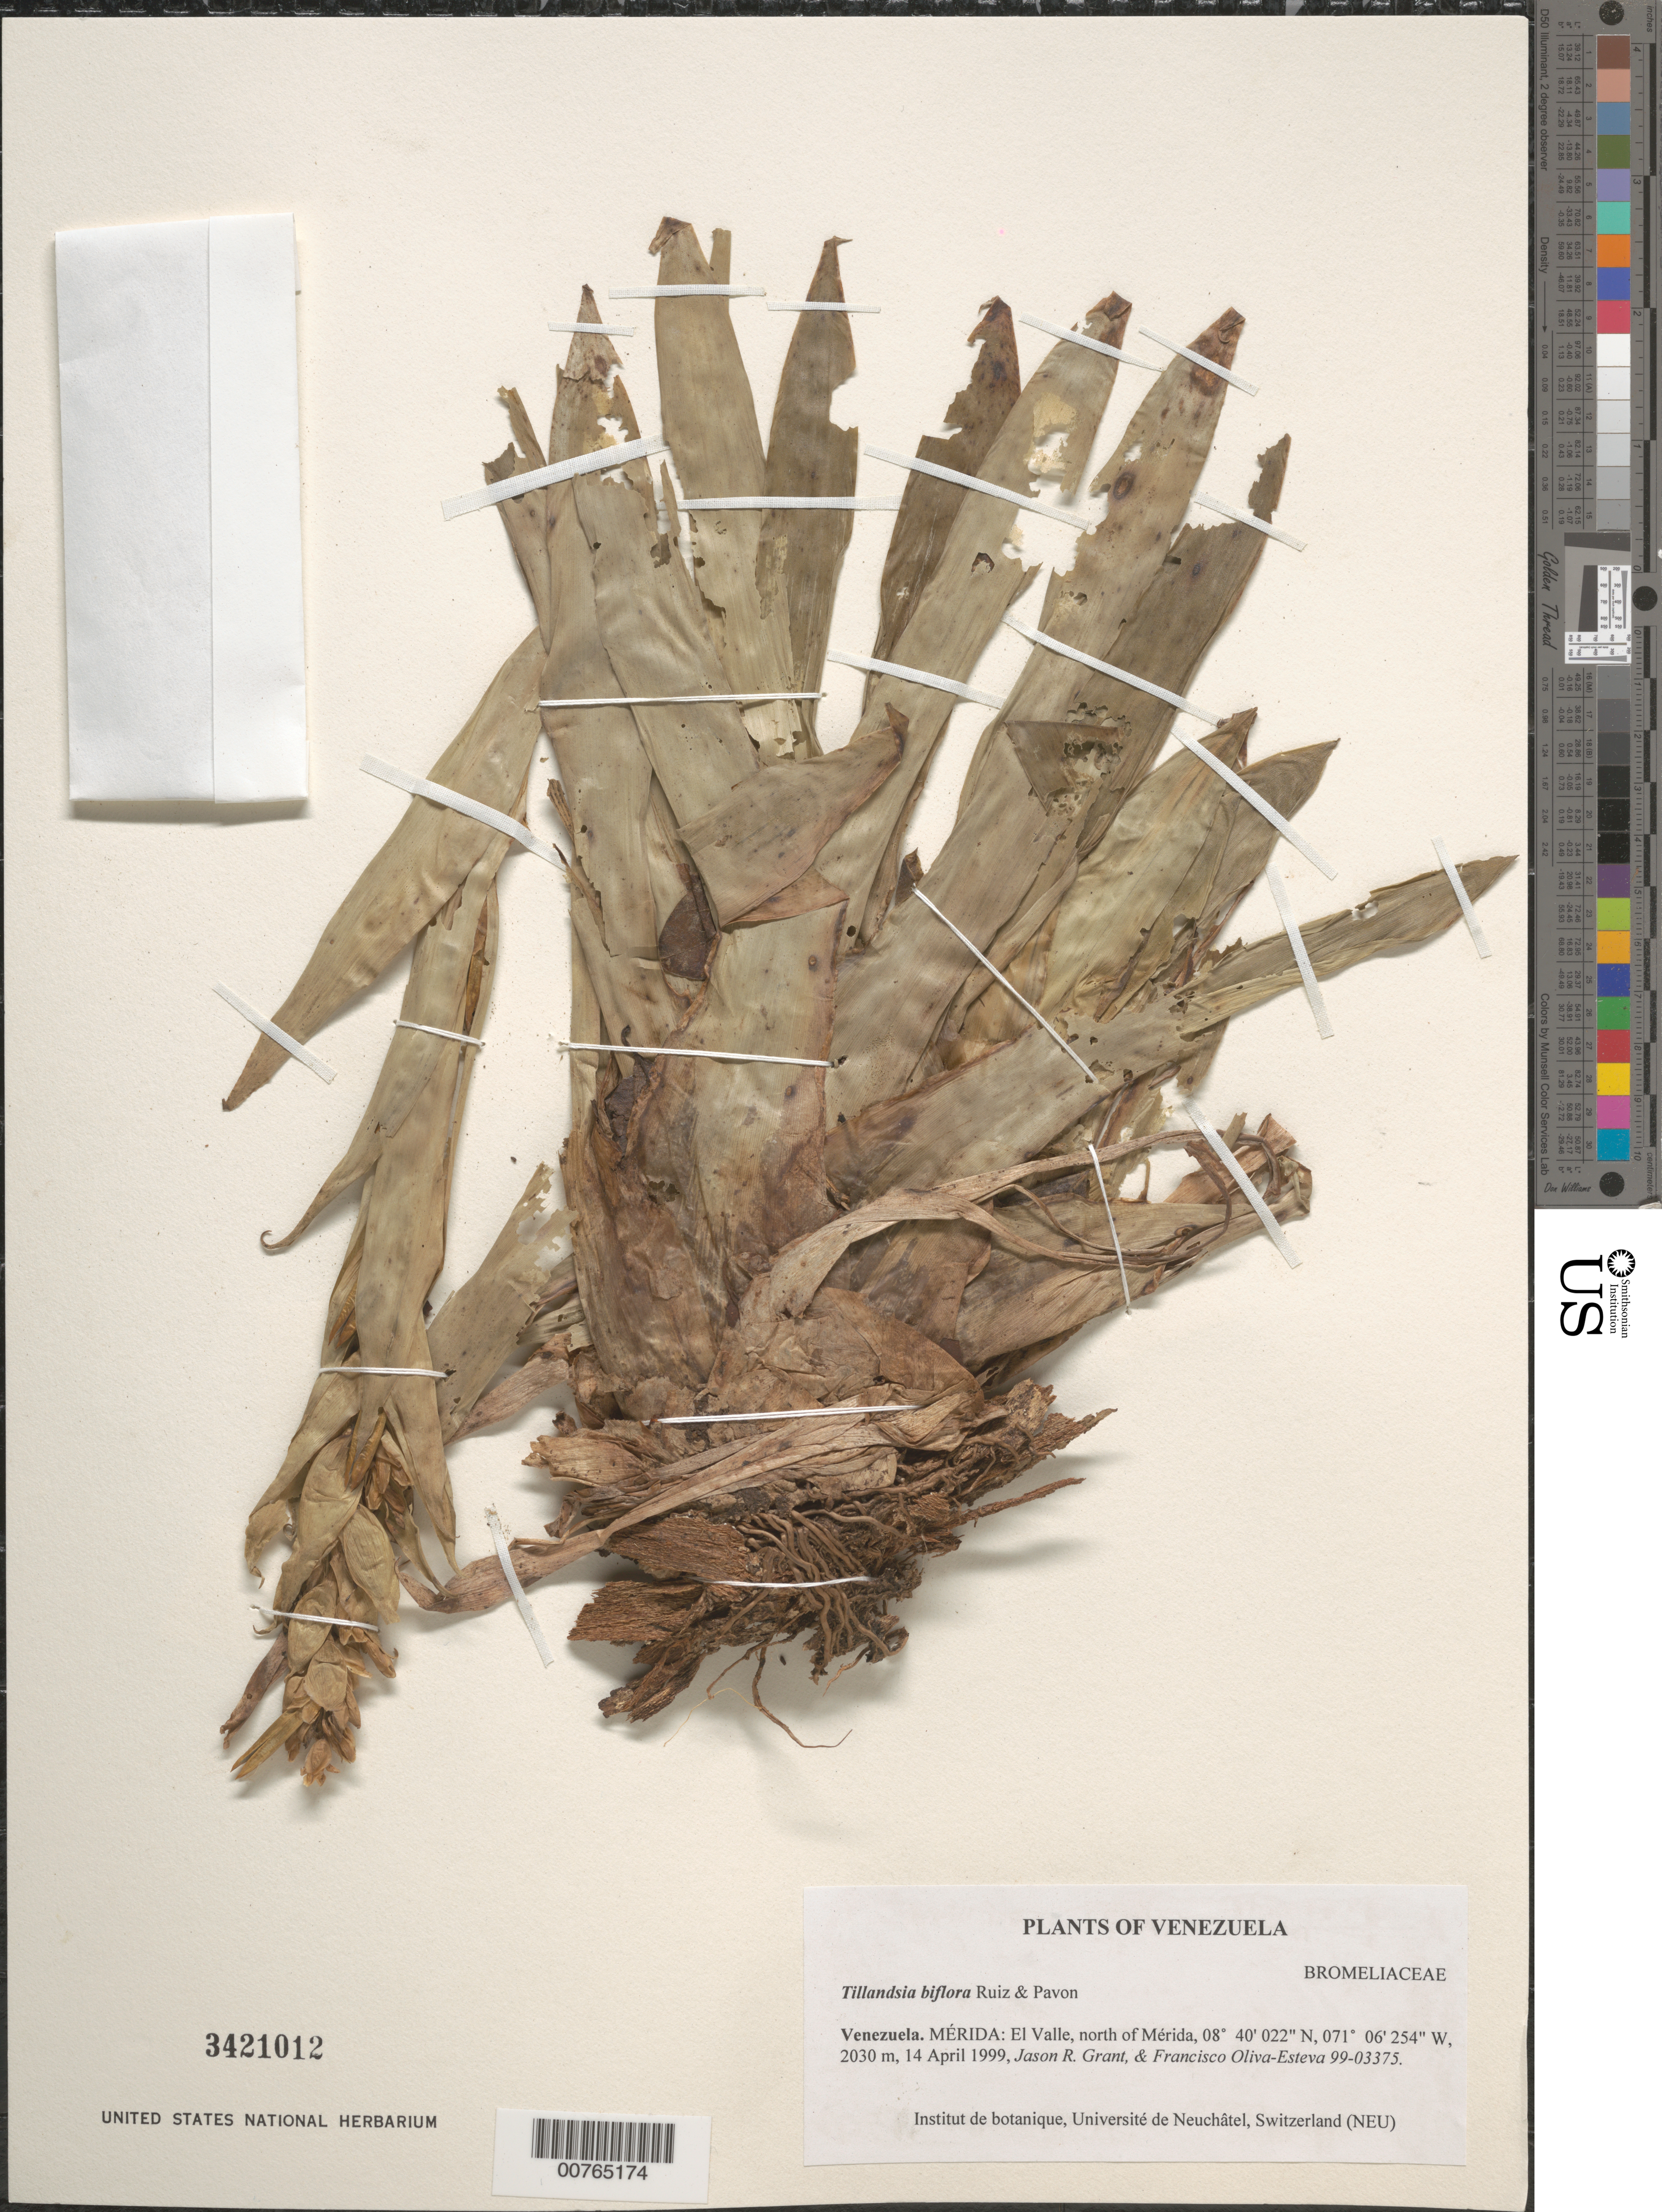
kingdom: Plantae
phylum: Tracheophyta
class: Liliopsida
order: Poales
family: Bromeliaceae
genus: Tillandsia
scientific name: Tillandsia biflora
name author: Ruiz & Pav.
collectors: J. R. Grant & F. Oliva-Esteva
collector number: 99-03375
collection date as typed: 14 Apr 1999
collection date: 1999-04-14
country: Venezuela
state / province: Mérida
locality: El Valle, N of Merida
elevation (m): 2030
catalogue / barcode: US 3421012